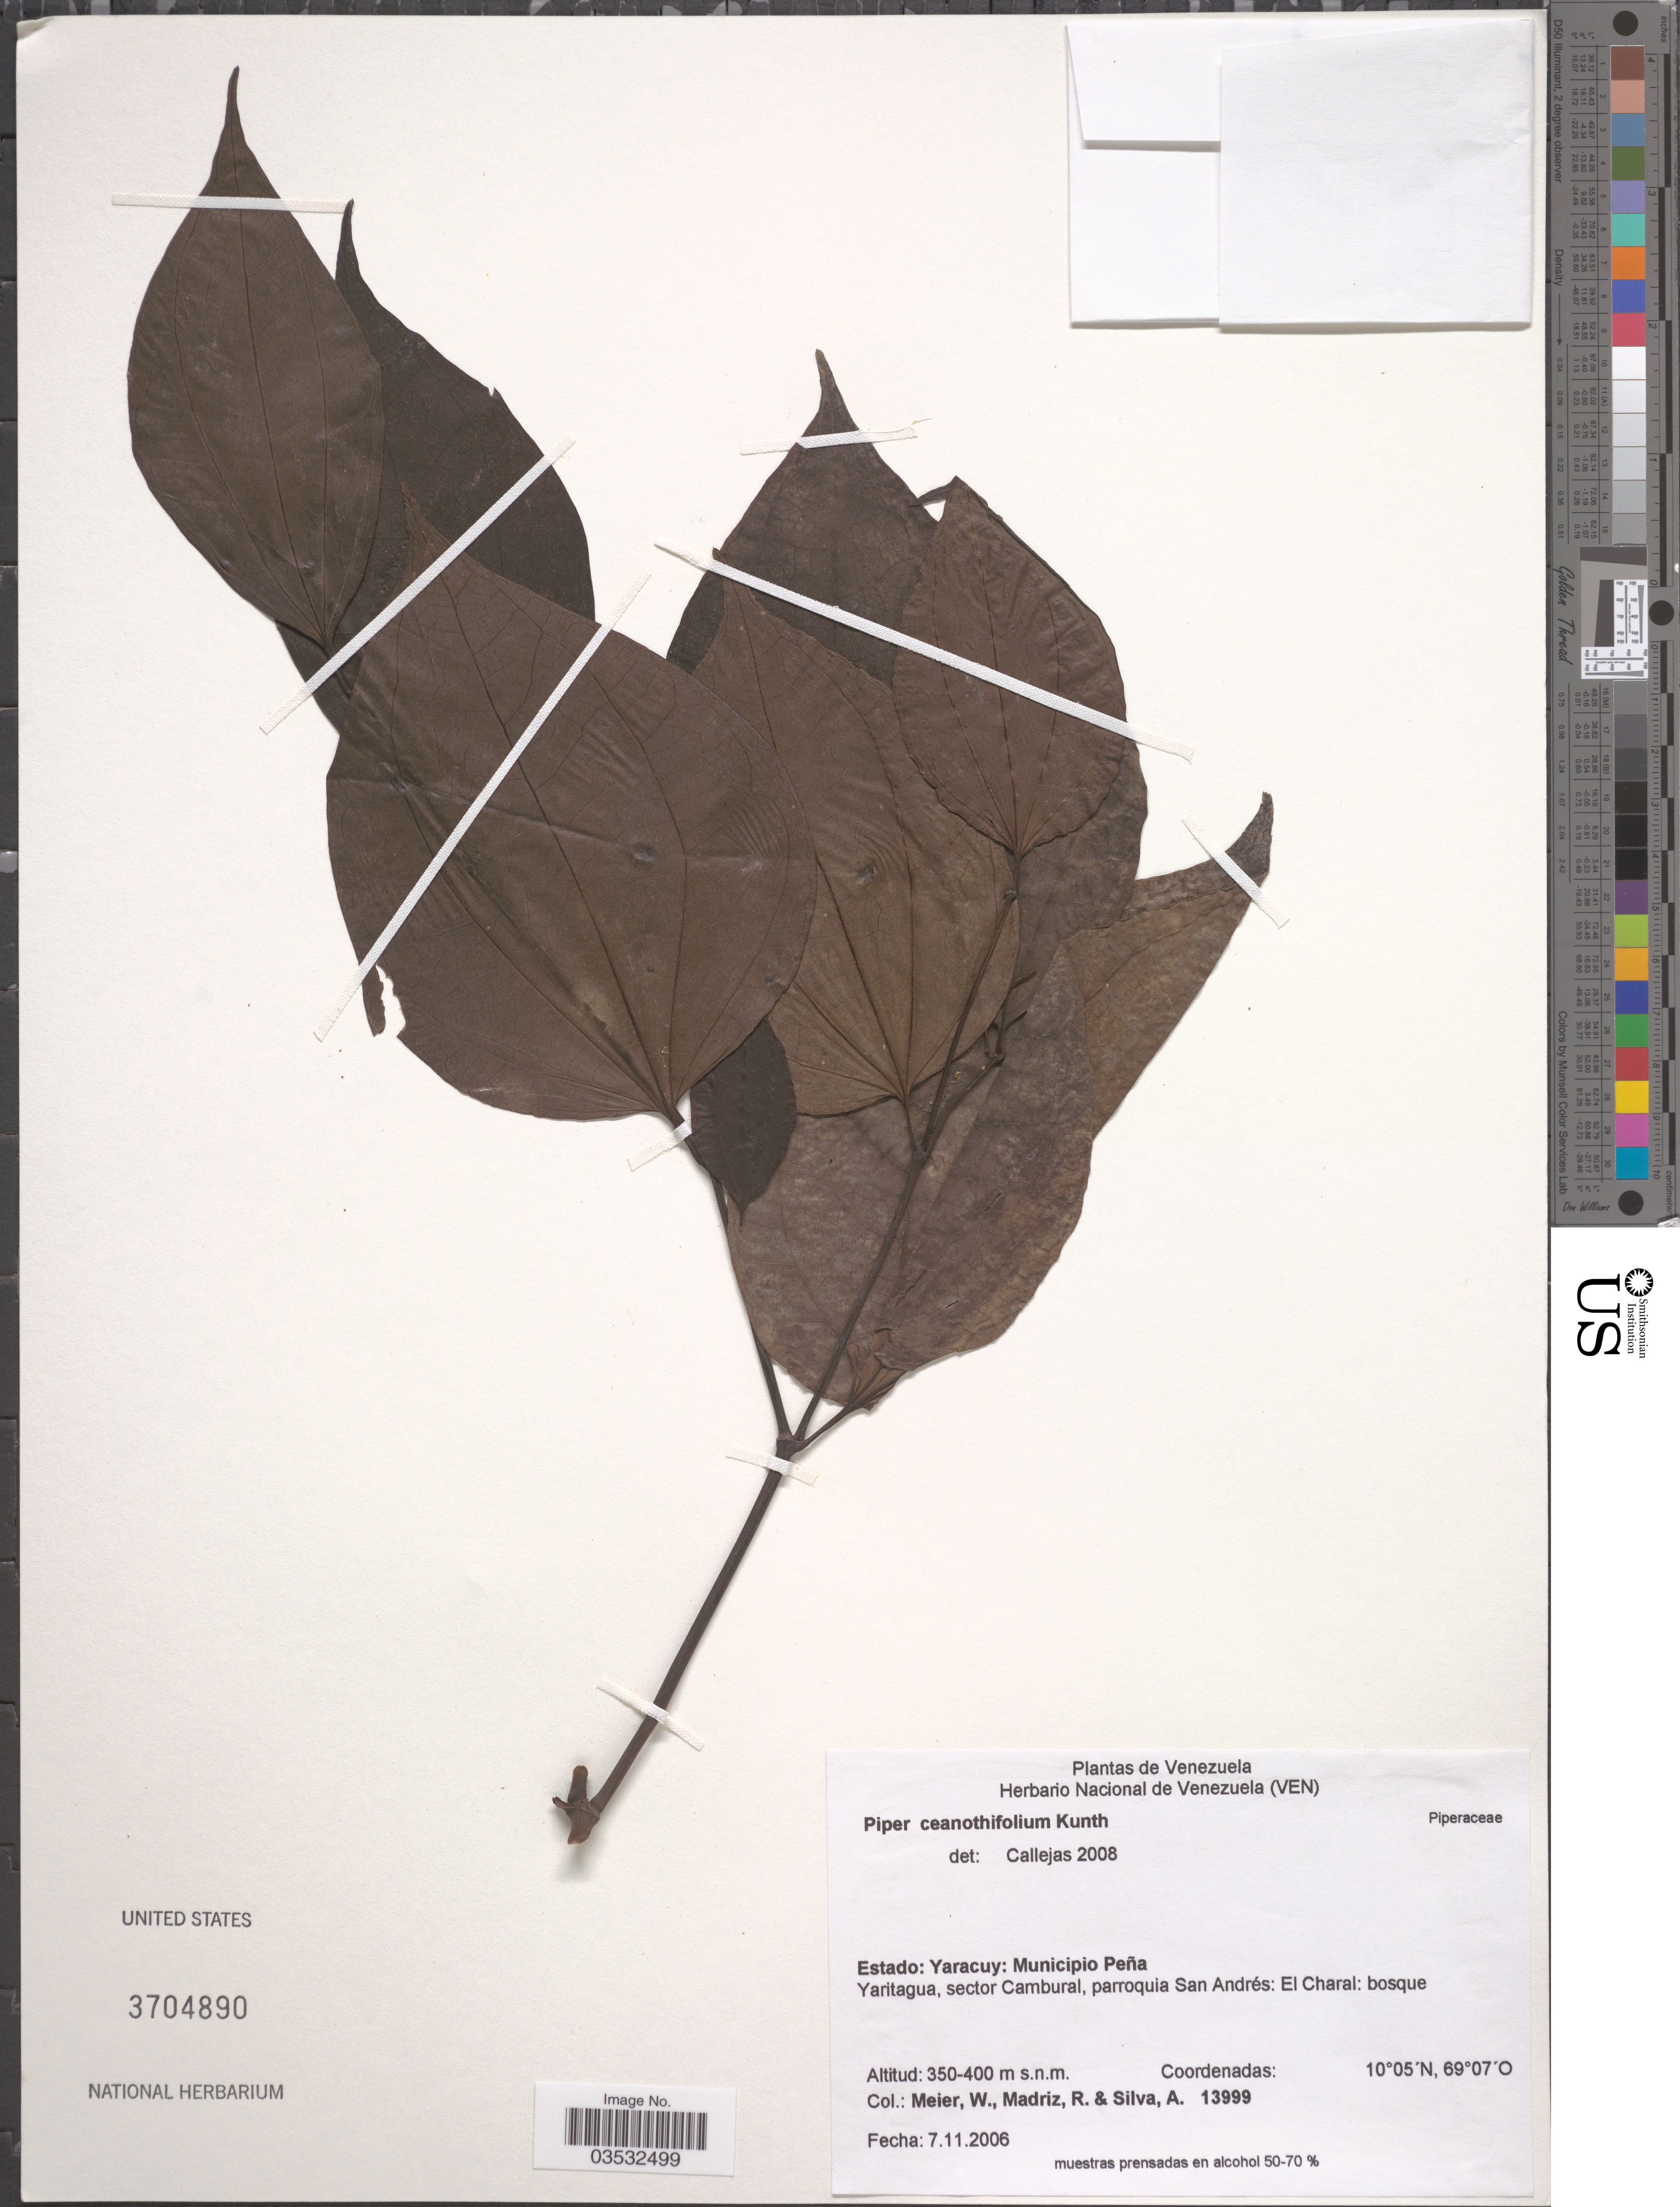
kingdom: Plantae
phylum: Tracheophyta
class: Magnoliopsida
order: Piperales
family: Piperaceae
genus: Piper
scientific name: Piper ceanothifolium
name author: Kunth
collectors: W. Meier, R. Madriz & A. Silva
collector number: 13999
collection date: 2006-11-07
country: Venezuela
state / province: Yaracuy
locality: Municipio Peña. Yaritagua, sector Cambural, parroquia San Andrés: El Charal: bosque.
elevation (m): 350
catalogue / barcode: US 3704890